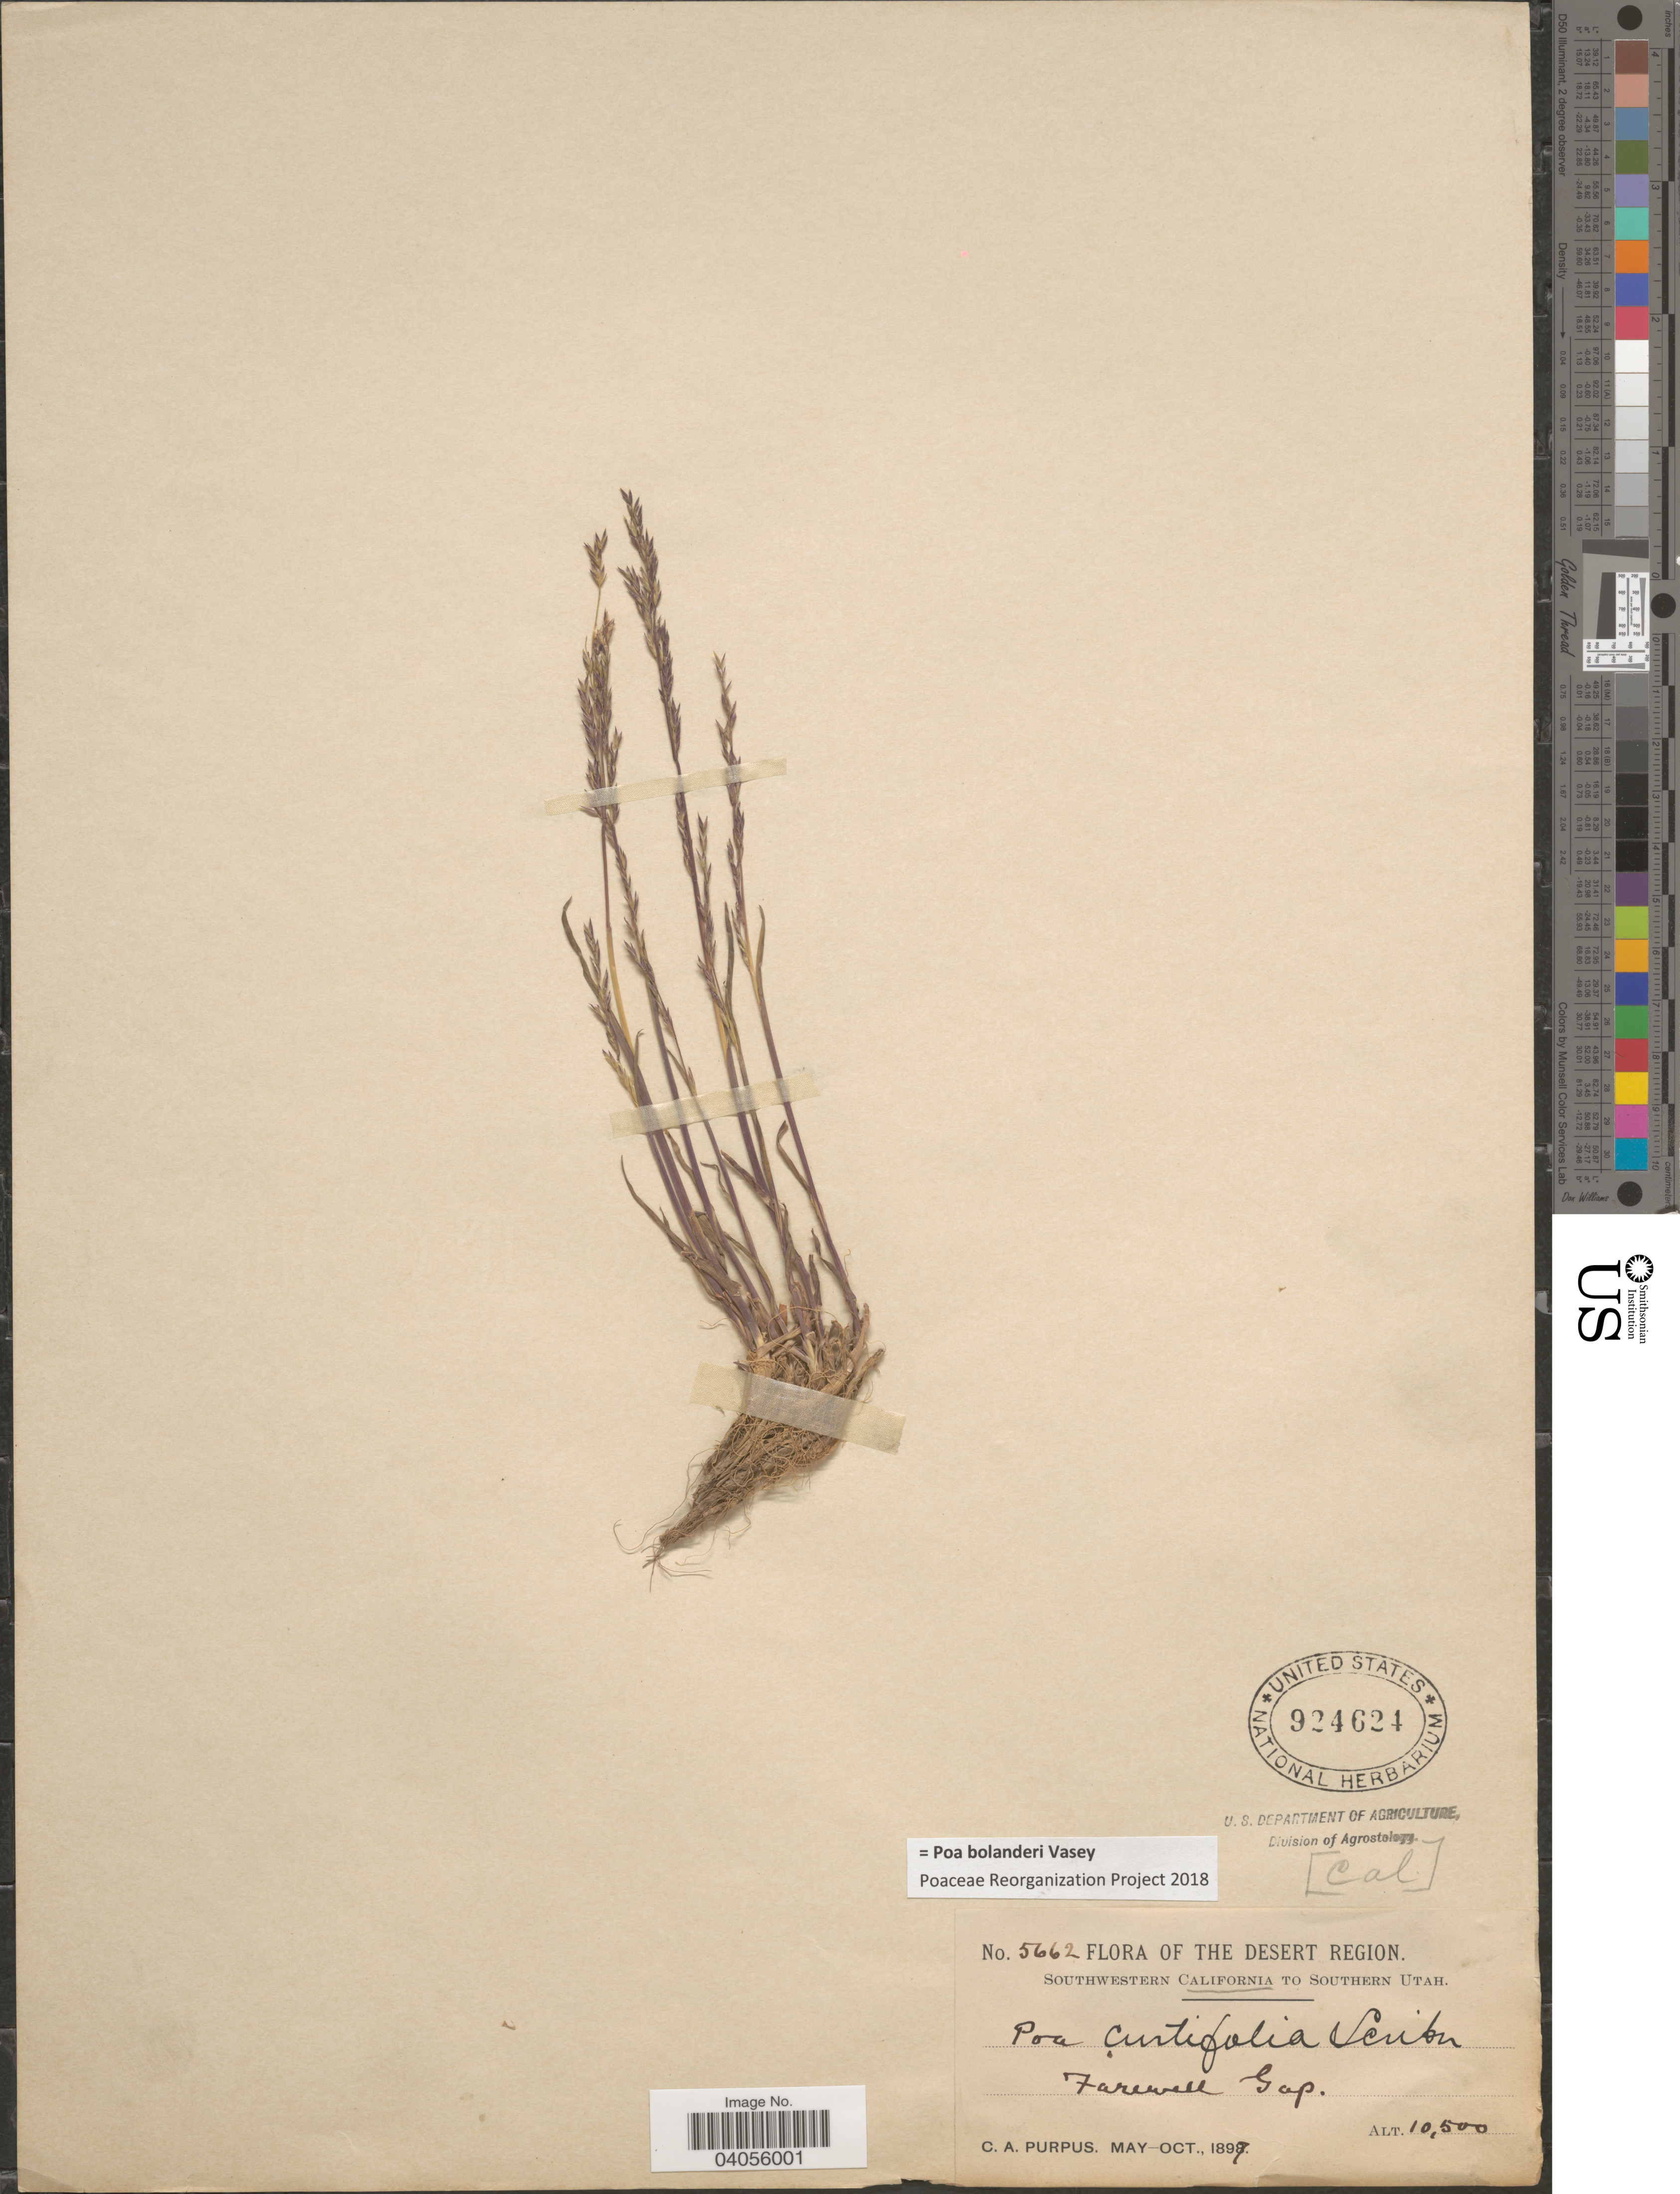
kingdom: Plantae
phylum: Tracheophyta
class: Liliopsida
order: Poales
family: Poaceae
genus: Poa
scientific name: Poa bolanderi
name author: Vasey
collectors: C. A. Purpus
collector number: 5662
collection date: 1897-05/1897-10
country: United States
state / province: California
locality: The Desert Region. Southwestern California. Farewell Gap.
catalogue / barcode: US 927624